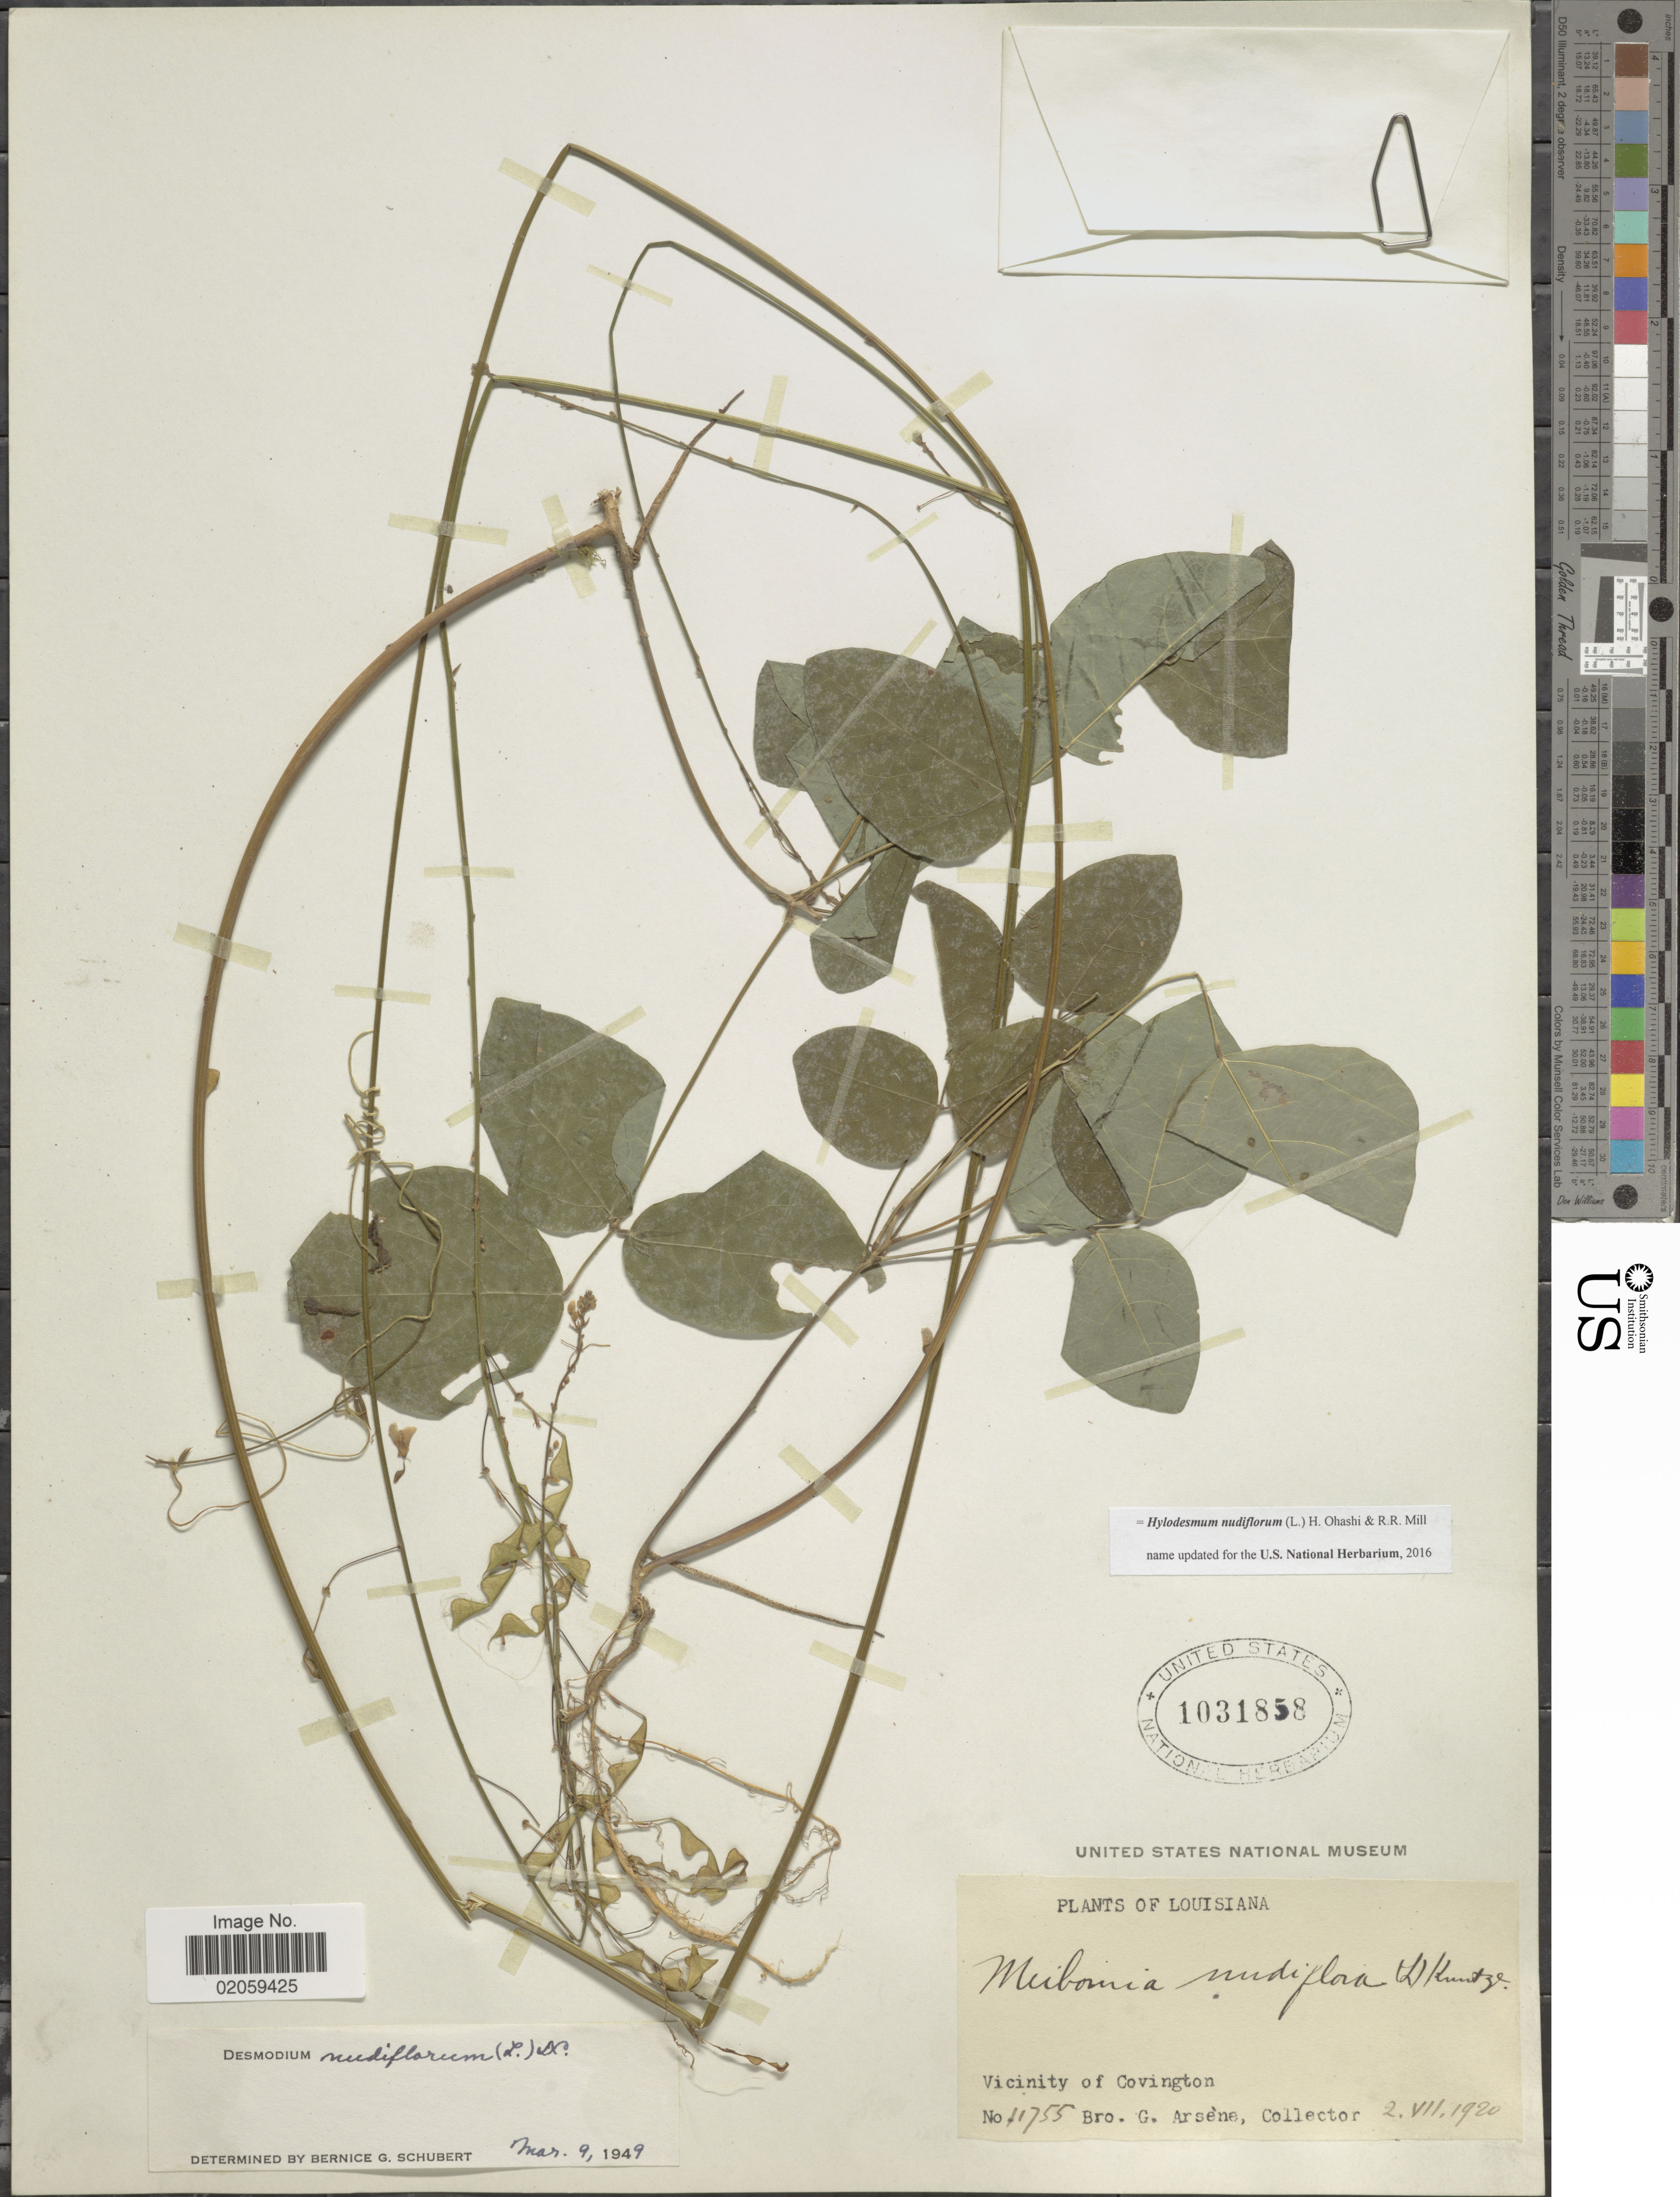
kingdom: Plantae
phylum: Tracheophyta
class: Magnoliopsida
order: Fabales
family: Fabaceae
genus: Hylodesmum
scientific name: Hylodesmum nudiflorum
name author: (L.) H. Ohashi & R.R. Mill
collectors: Bro. G. Arsène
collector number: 11755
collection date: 1920-07-02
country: United States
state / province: Louisiana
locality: Vicinity of Covington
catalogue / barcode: US 1031858